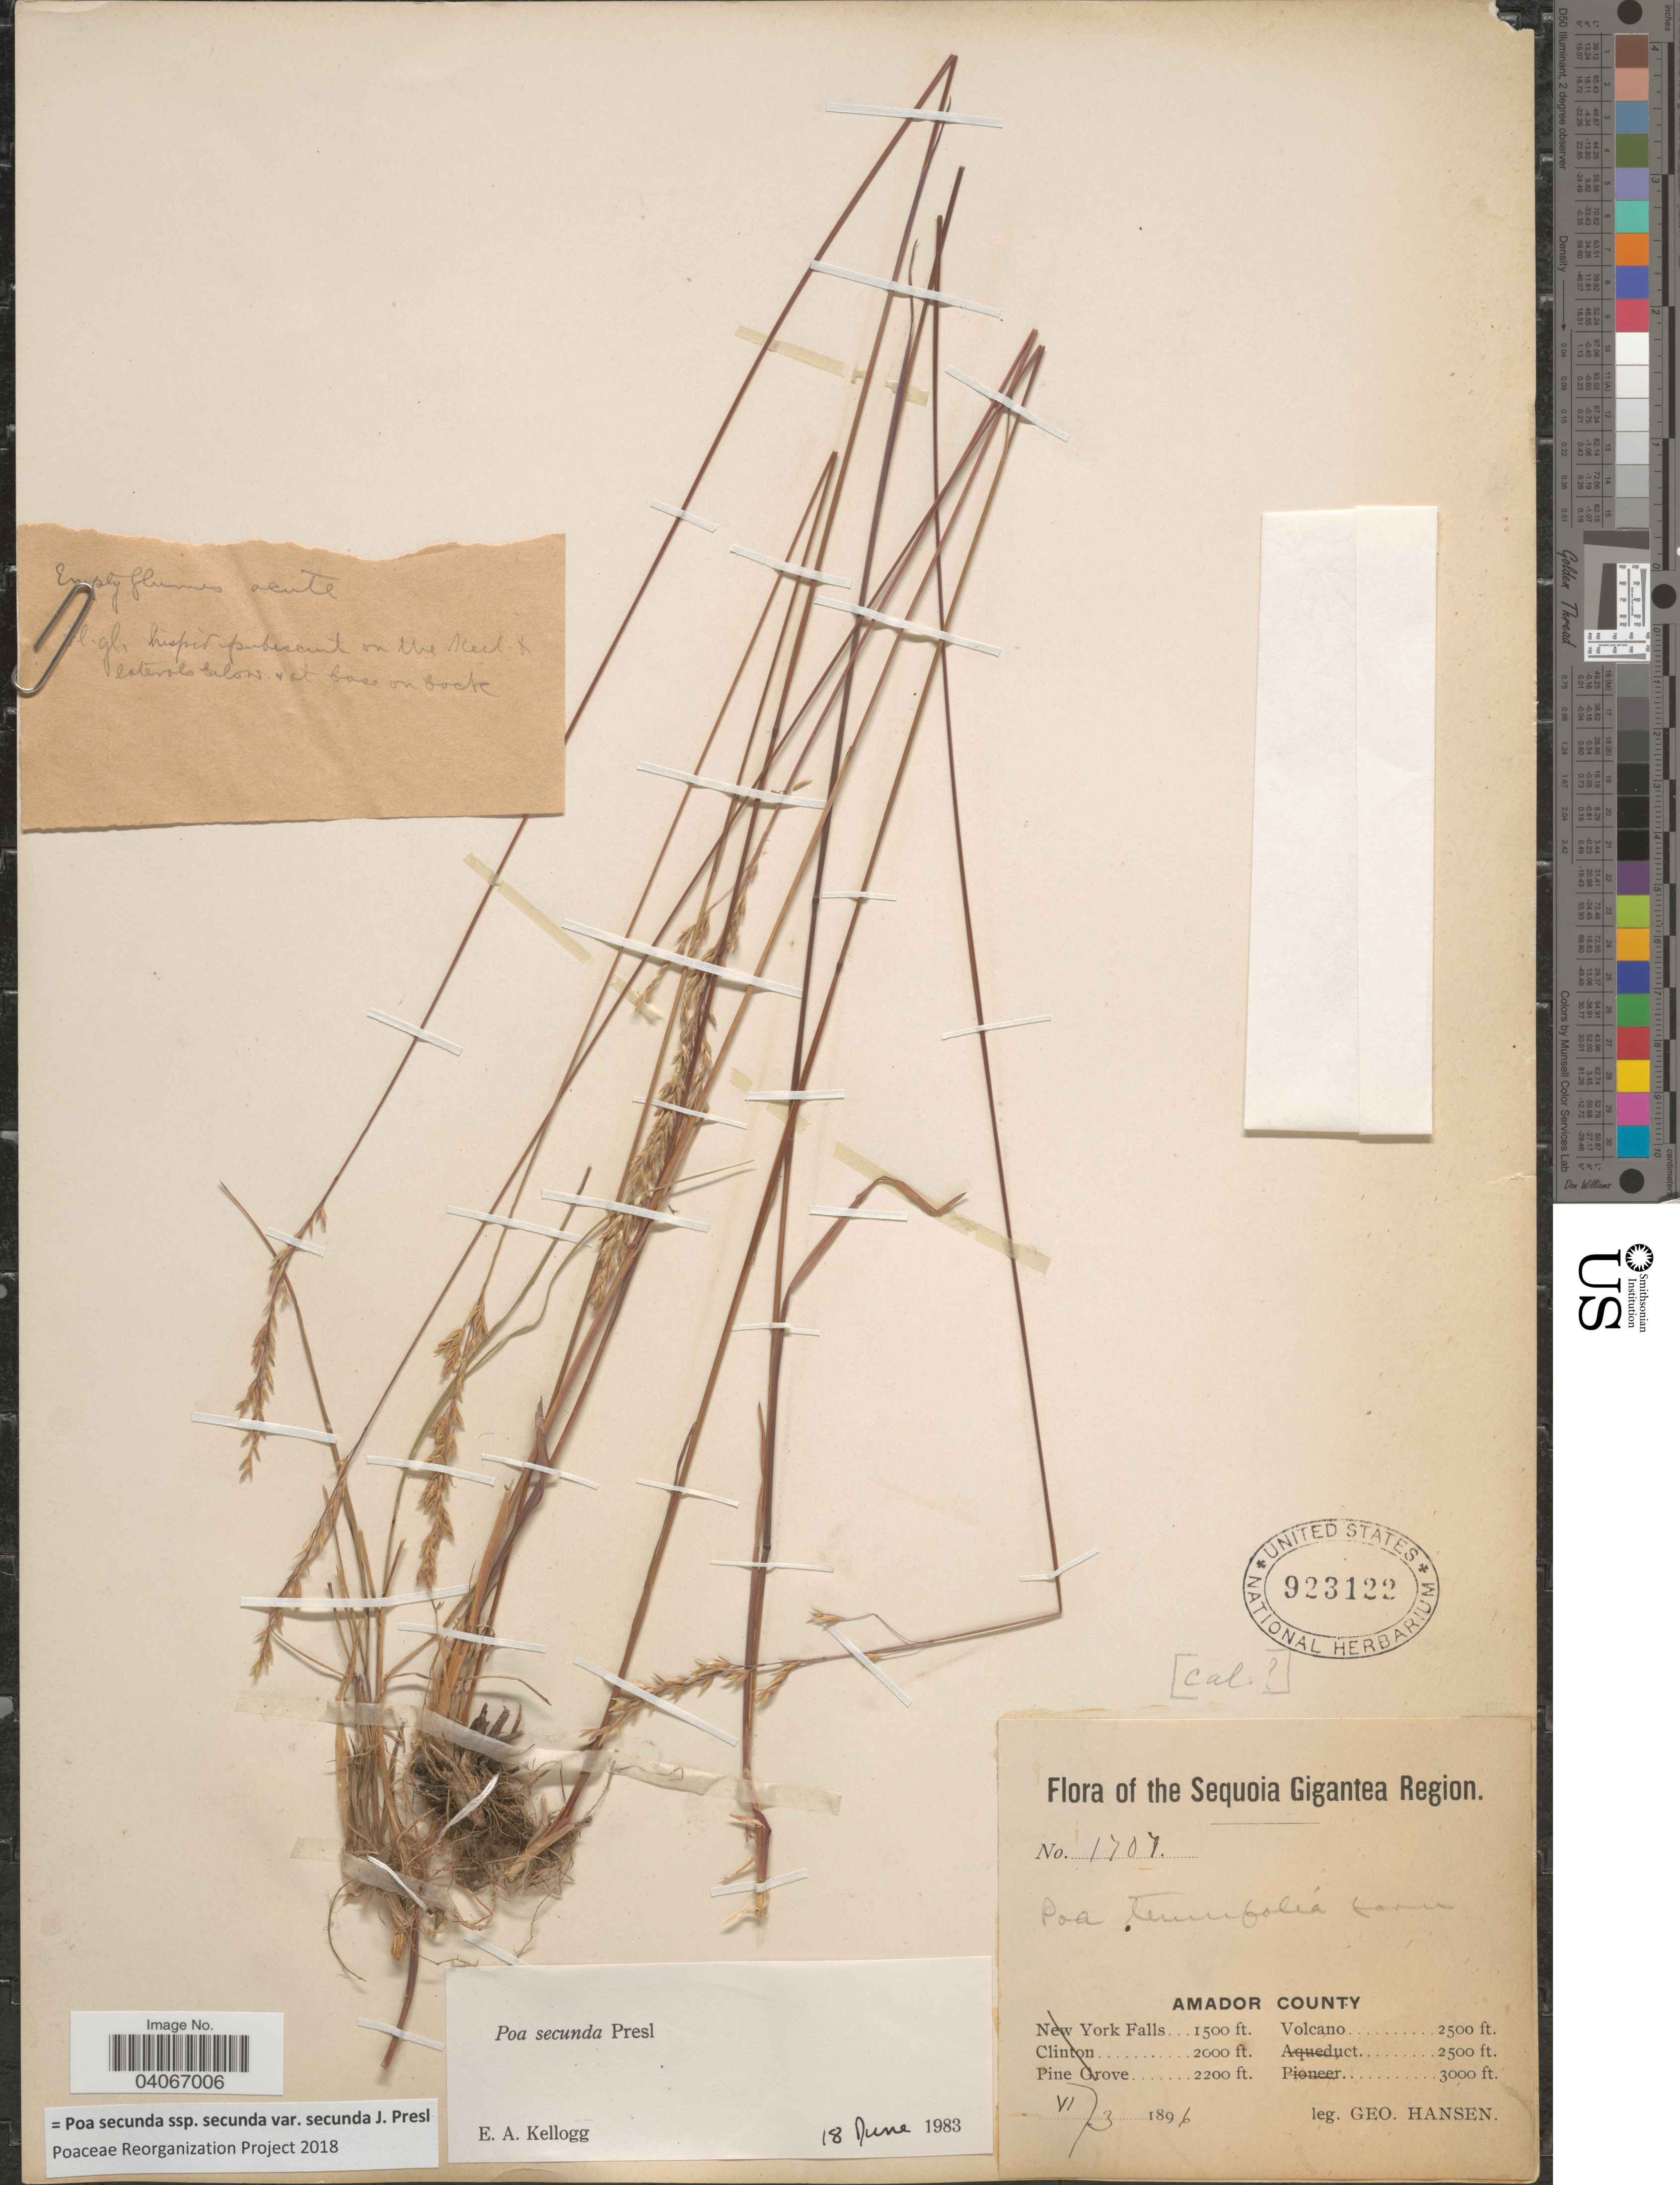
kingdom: Plantae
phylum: Tracheophyta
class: Liliopsida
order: Poales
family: Poaceae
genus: Poa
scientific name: Poa secunda subsp. secunda var. secunda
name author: J. Presl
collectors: G. Hansen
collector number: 1707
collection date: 1896-06-03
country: United States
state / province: California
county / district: Amador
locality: The Sequoia Gigantea Region. Amador County. Volcano.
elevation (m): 762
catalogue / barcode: US 923122